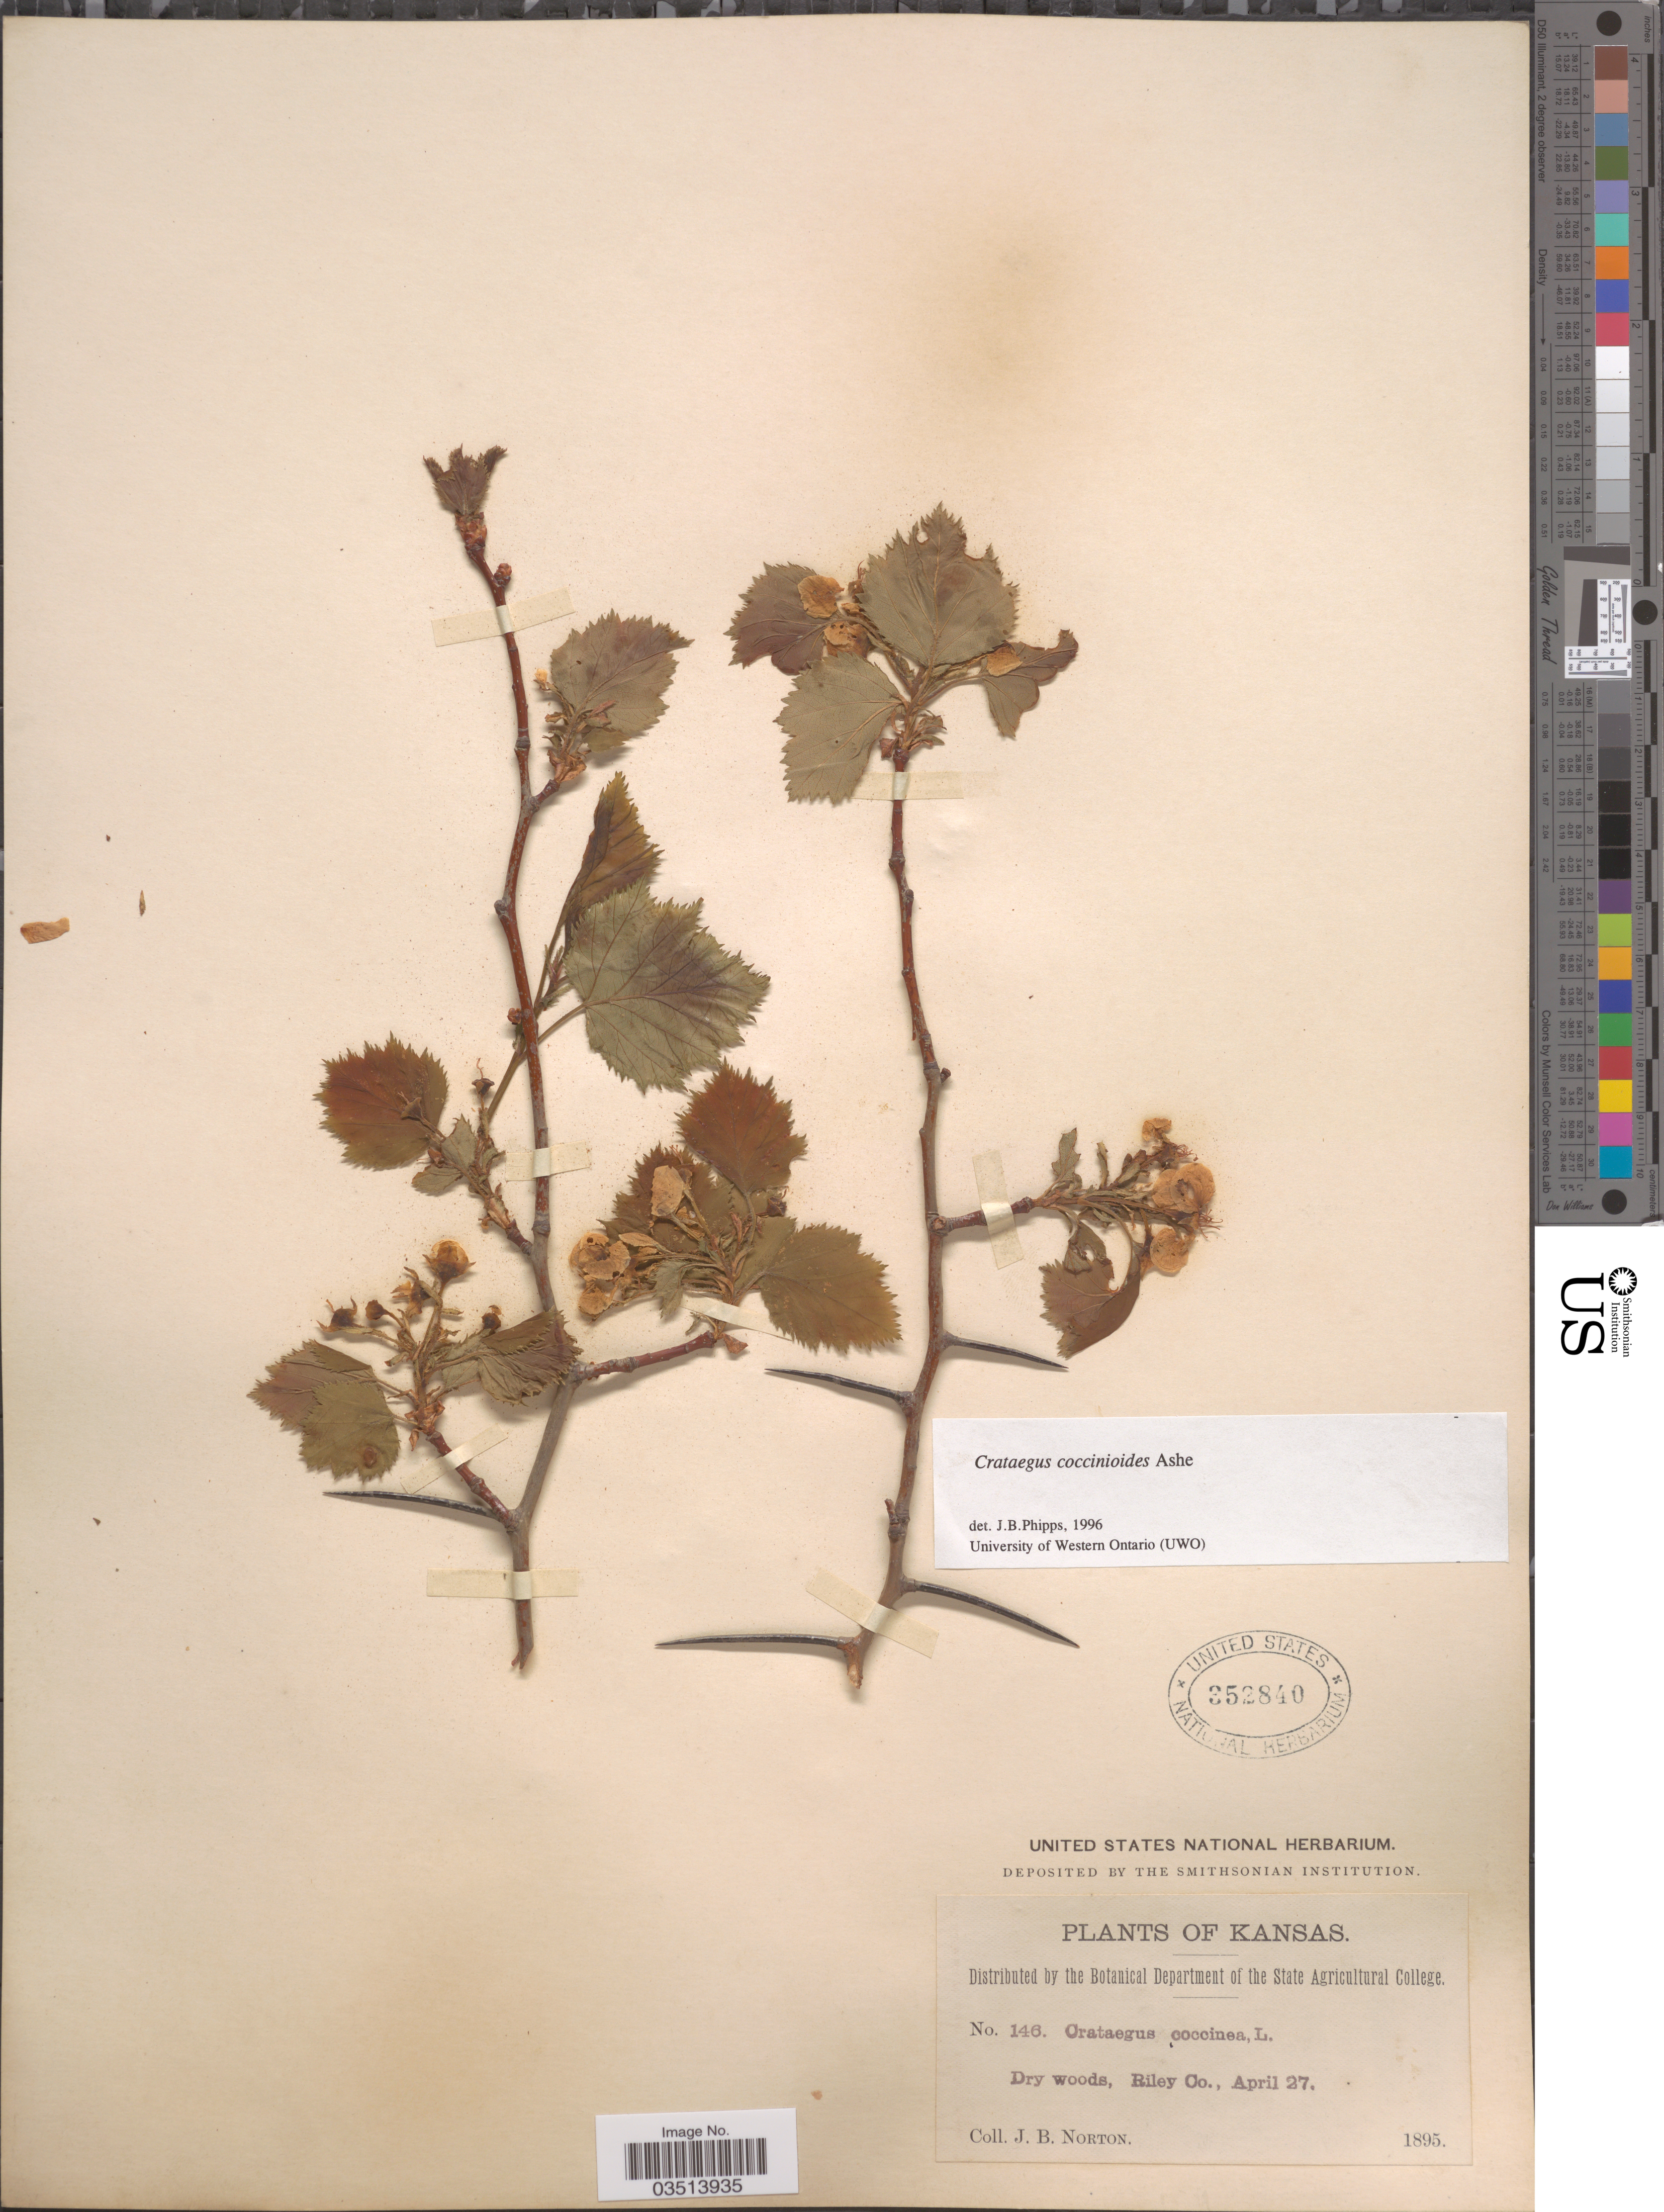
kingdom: Plantae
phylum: Tracheophyta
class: Magnoliopsida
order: Rosales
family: Rosaceae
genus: Crataegus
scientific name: Crataegus coccinioides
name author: Ashe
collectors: J. B. Norton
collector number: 146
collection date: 1895-04-27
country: United States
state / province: Kansas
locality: Riley Co.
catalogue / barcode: US 352840